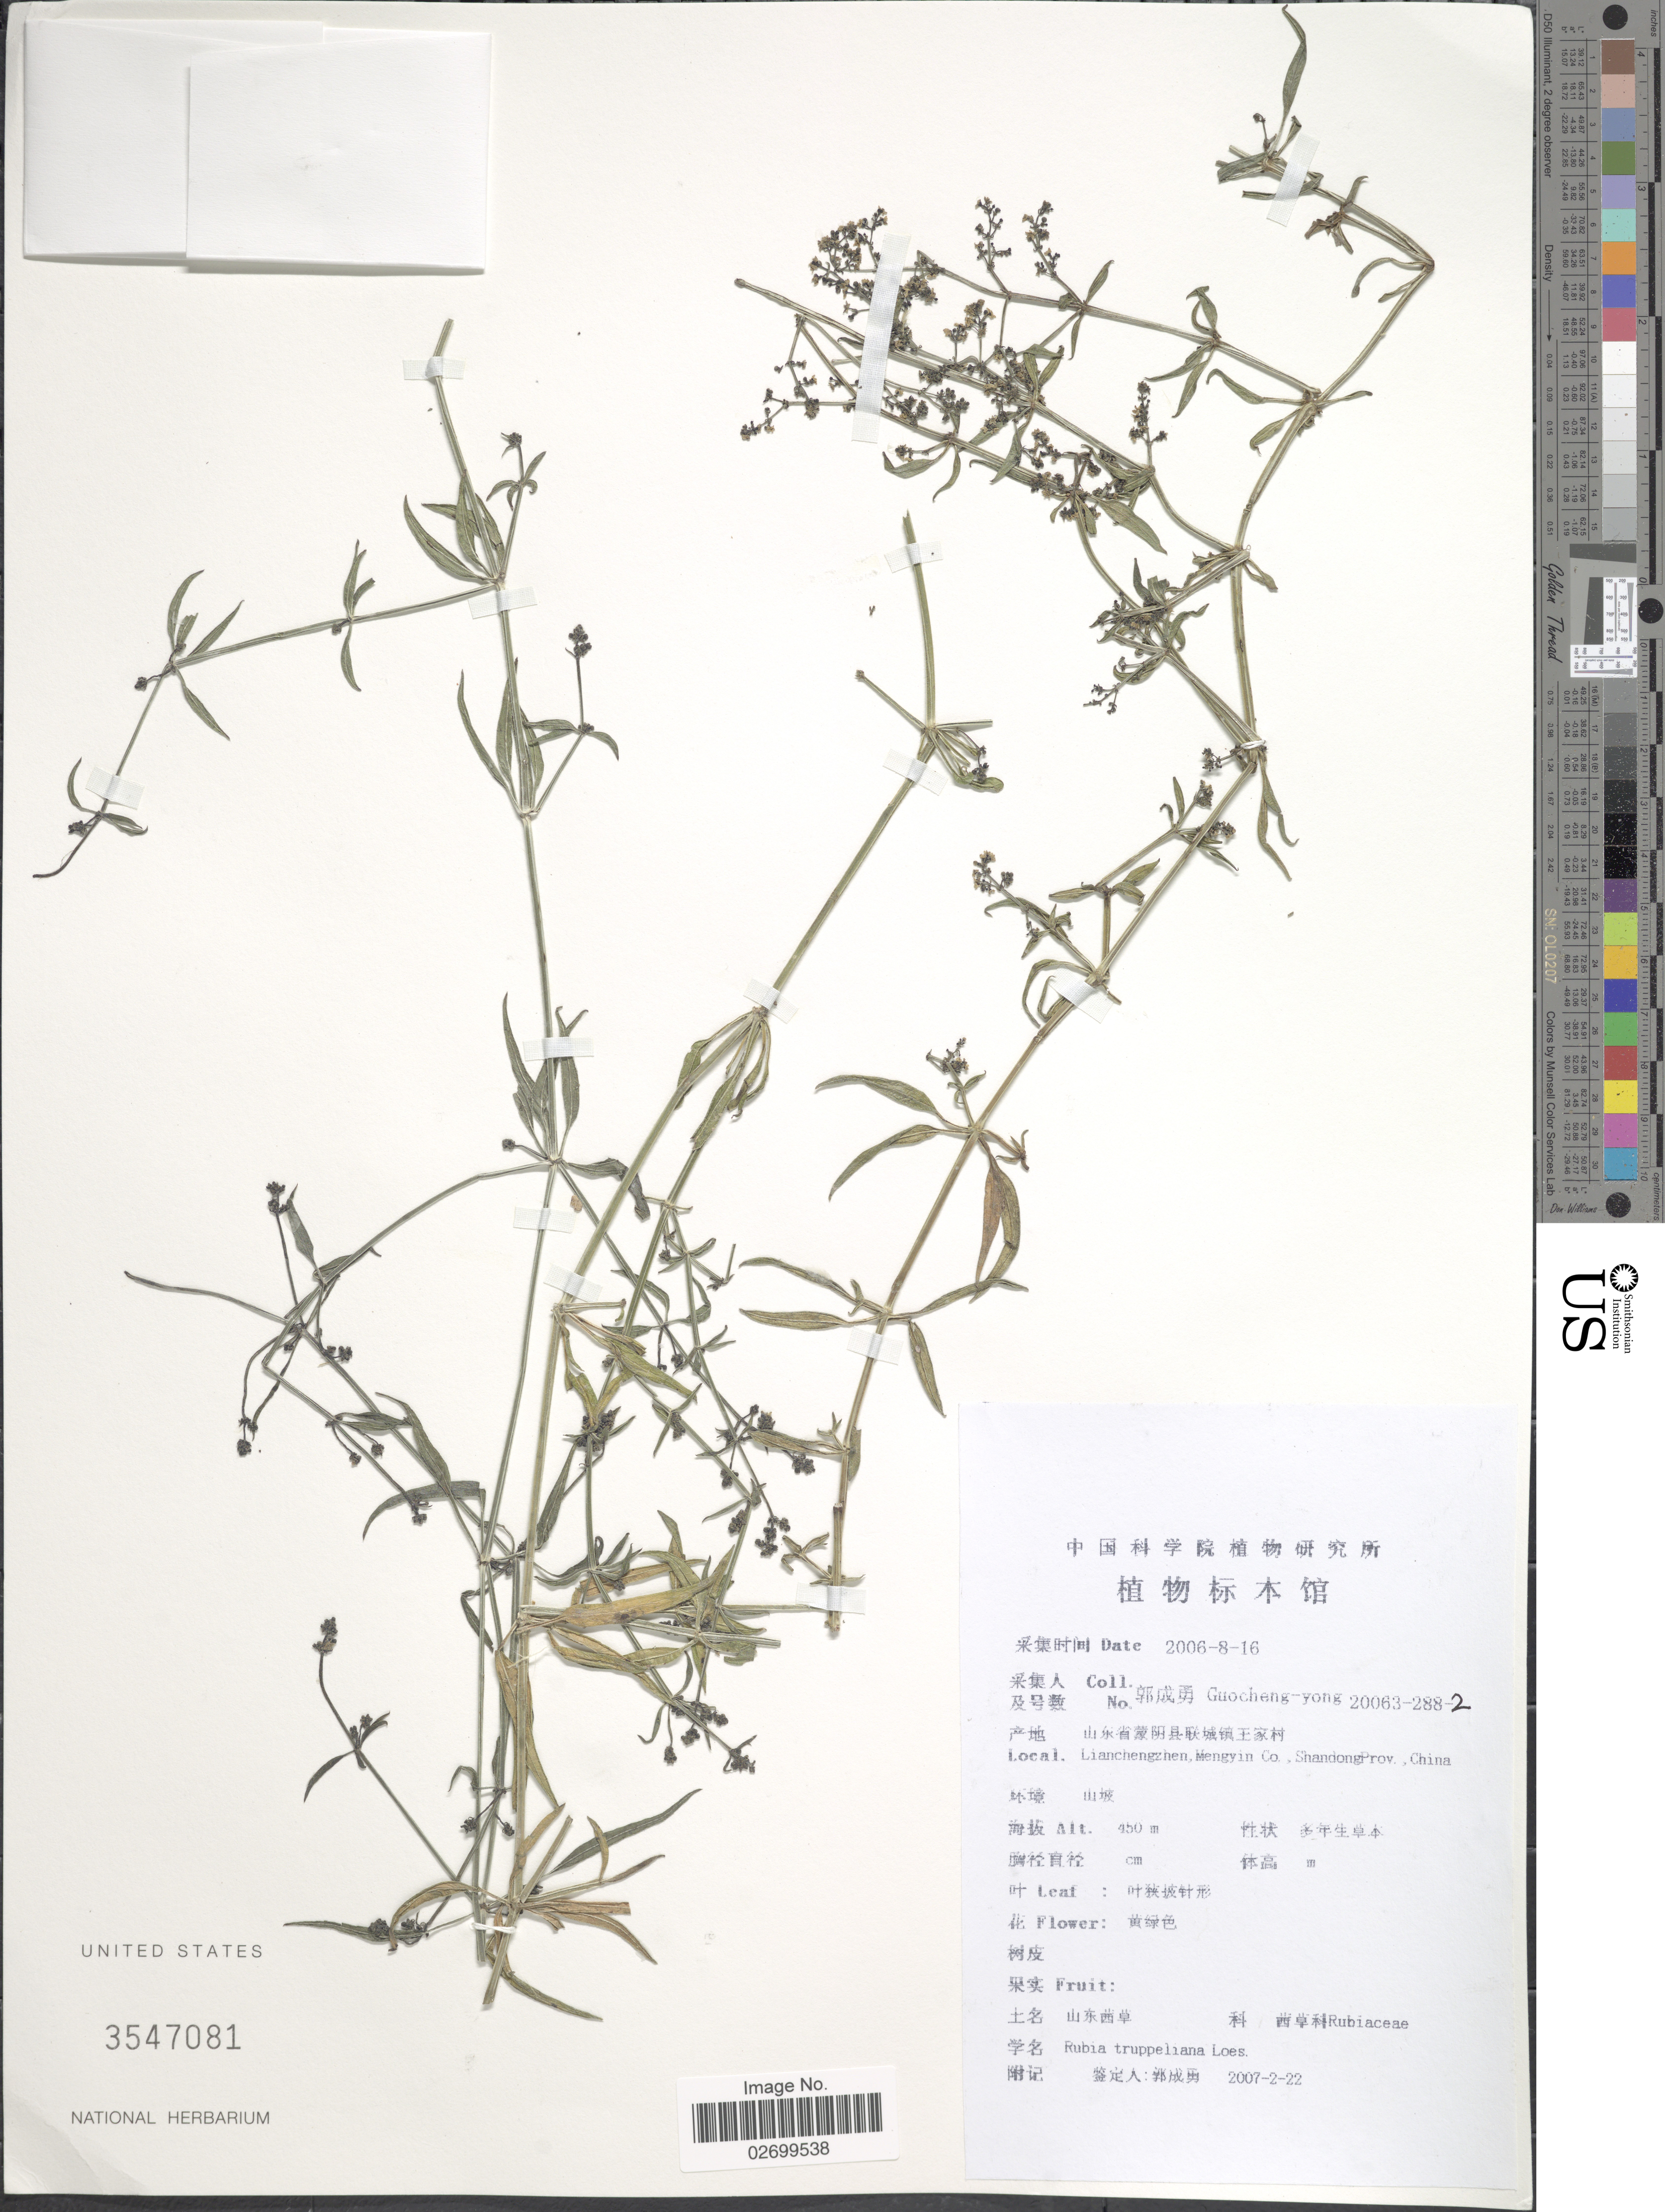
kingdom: Plantae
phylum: Tracheophyta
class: Magnoliopsida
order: Gentianales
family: Rubiaceae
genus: Rubia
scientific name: Rubia truppeliana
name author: Loes.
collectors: Guo cheng-yong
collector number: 200632882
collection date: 2006-08-16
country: China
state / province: Shandong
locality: Liangchengzhen, Mengyin Co.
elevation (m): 450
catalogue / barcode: US 3547081